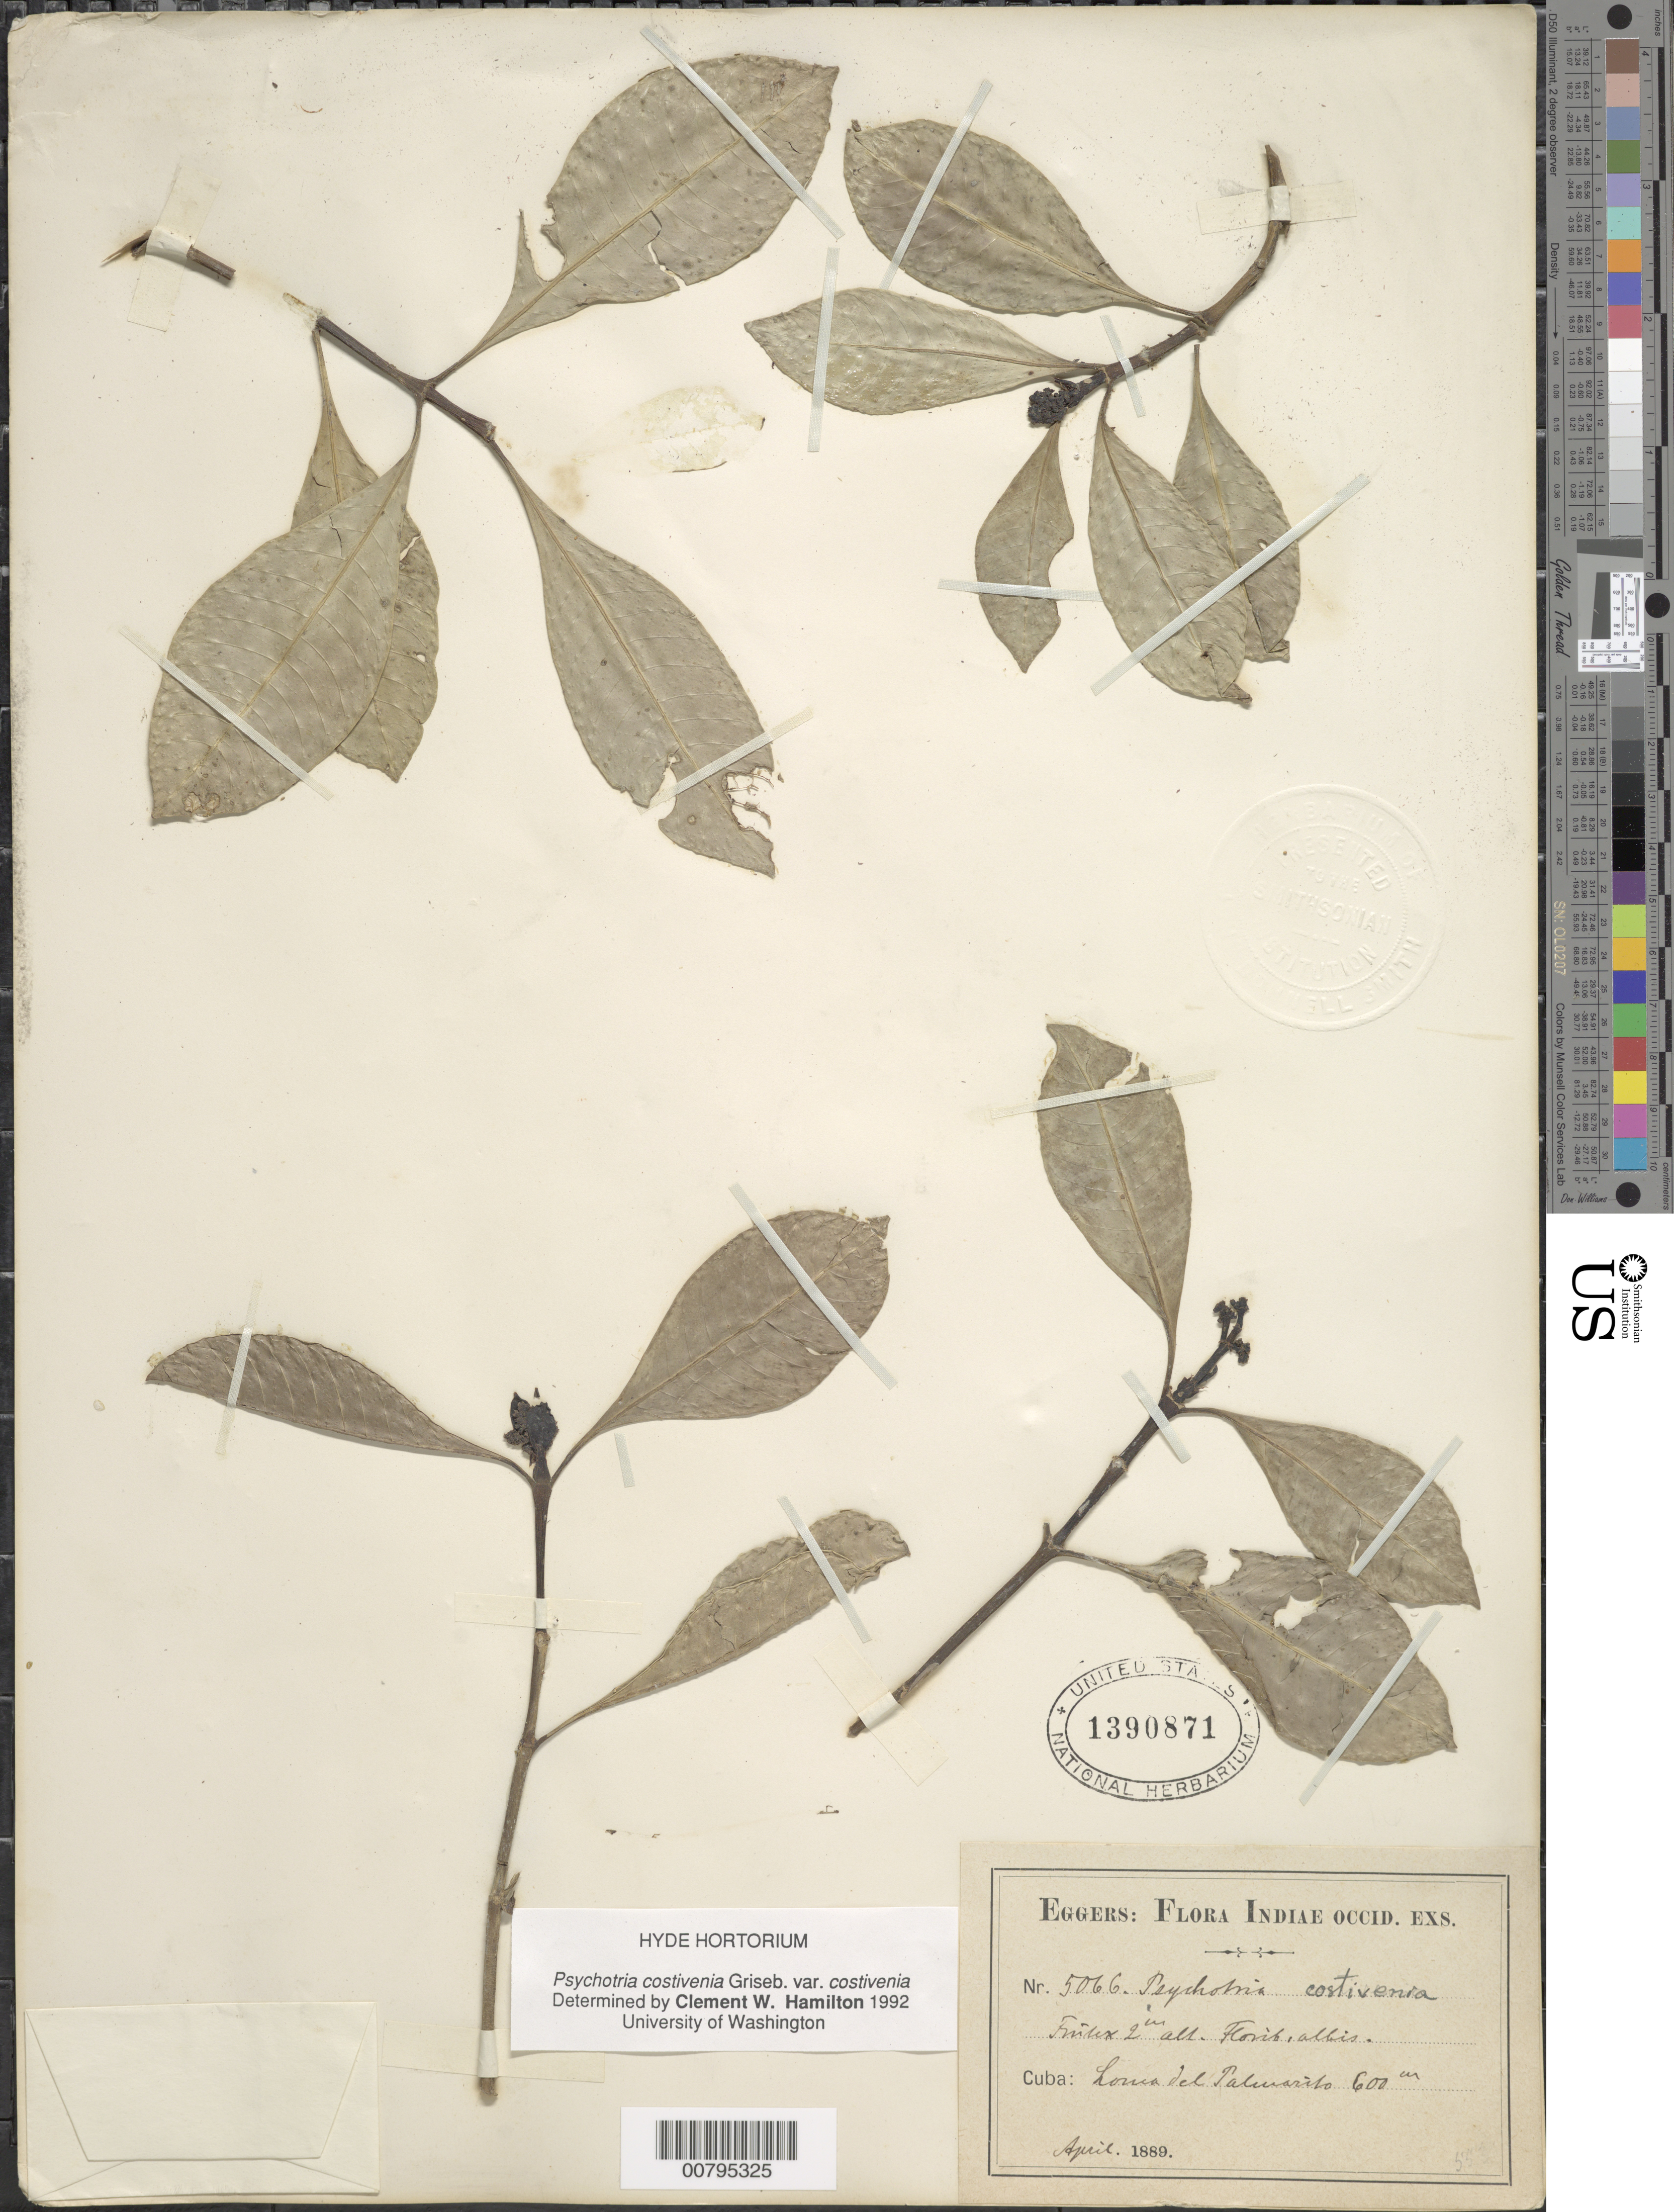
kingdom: Plantae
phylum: Tracheophyta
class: Magnoliopsida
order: Gentianales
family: Rubiaceae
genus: Psychotria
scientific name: Psychotria costivenia var. costivenia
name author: Griseb.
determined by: Hamilton, C. W.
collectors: H. F. A. von Eggers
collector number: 5066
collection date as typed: Apr 1889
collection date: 1889-04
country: Cuba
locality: Loma del Palwarito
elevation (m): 600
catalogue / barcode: US 1390871